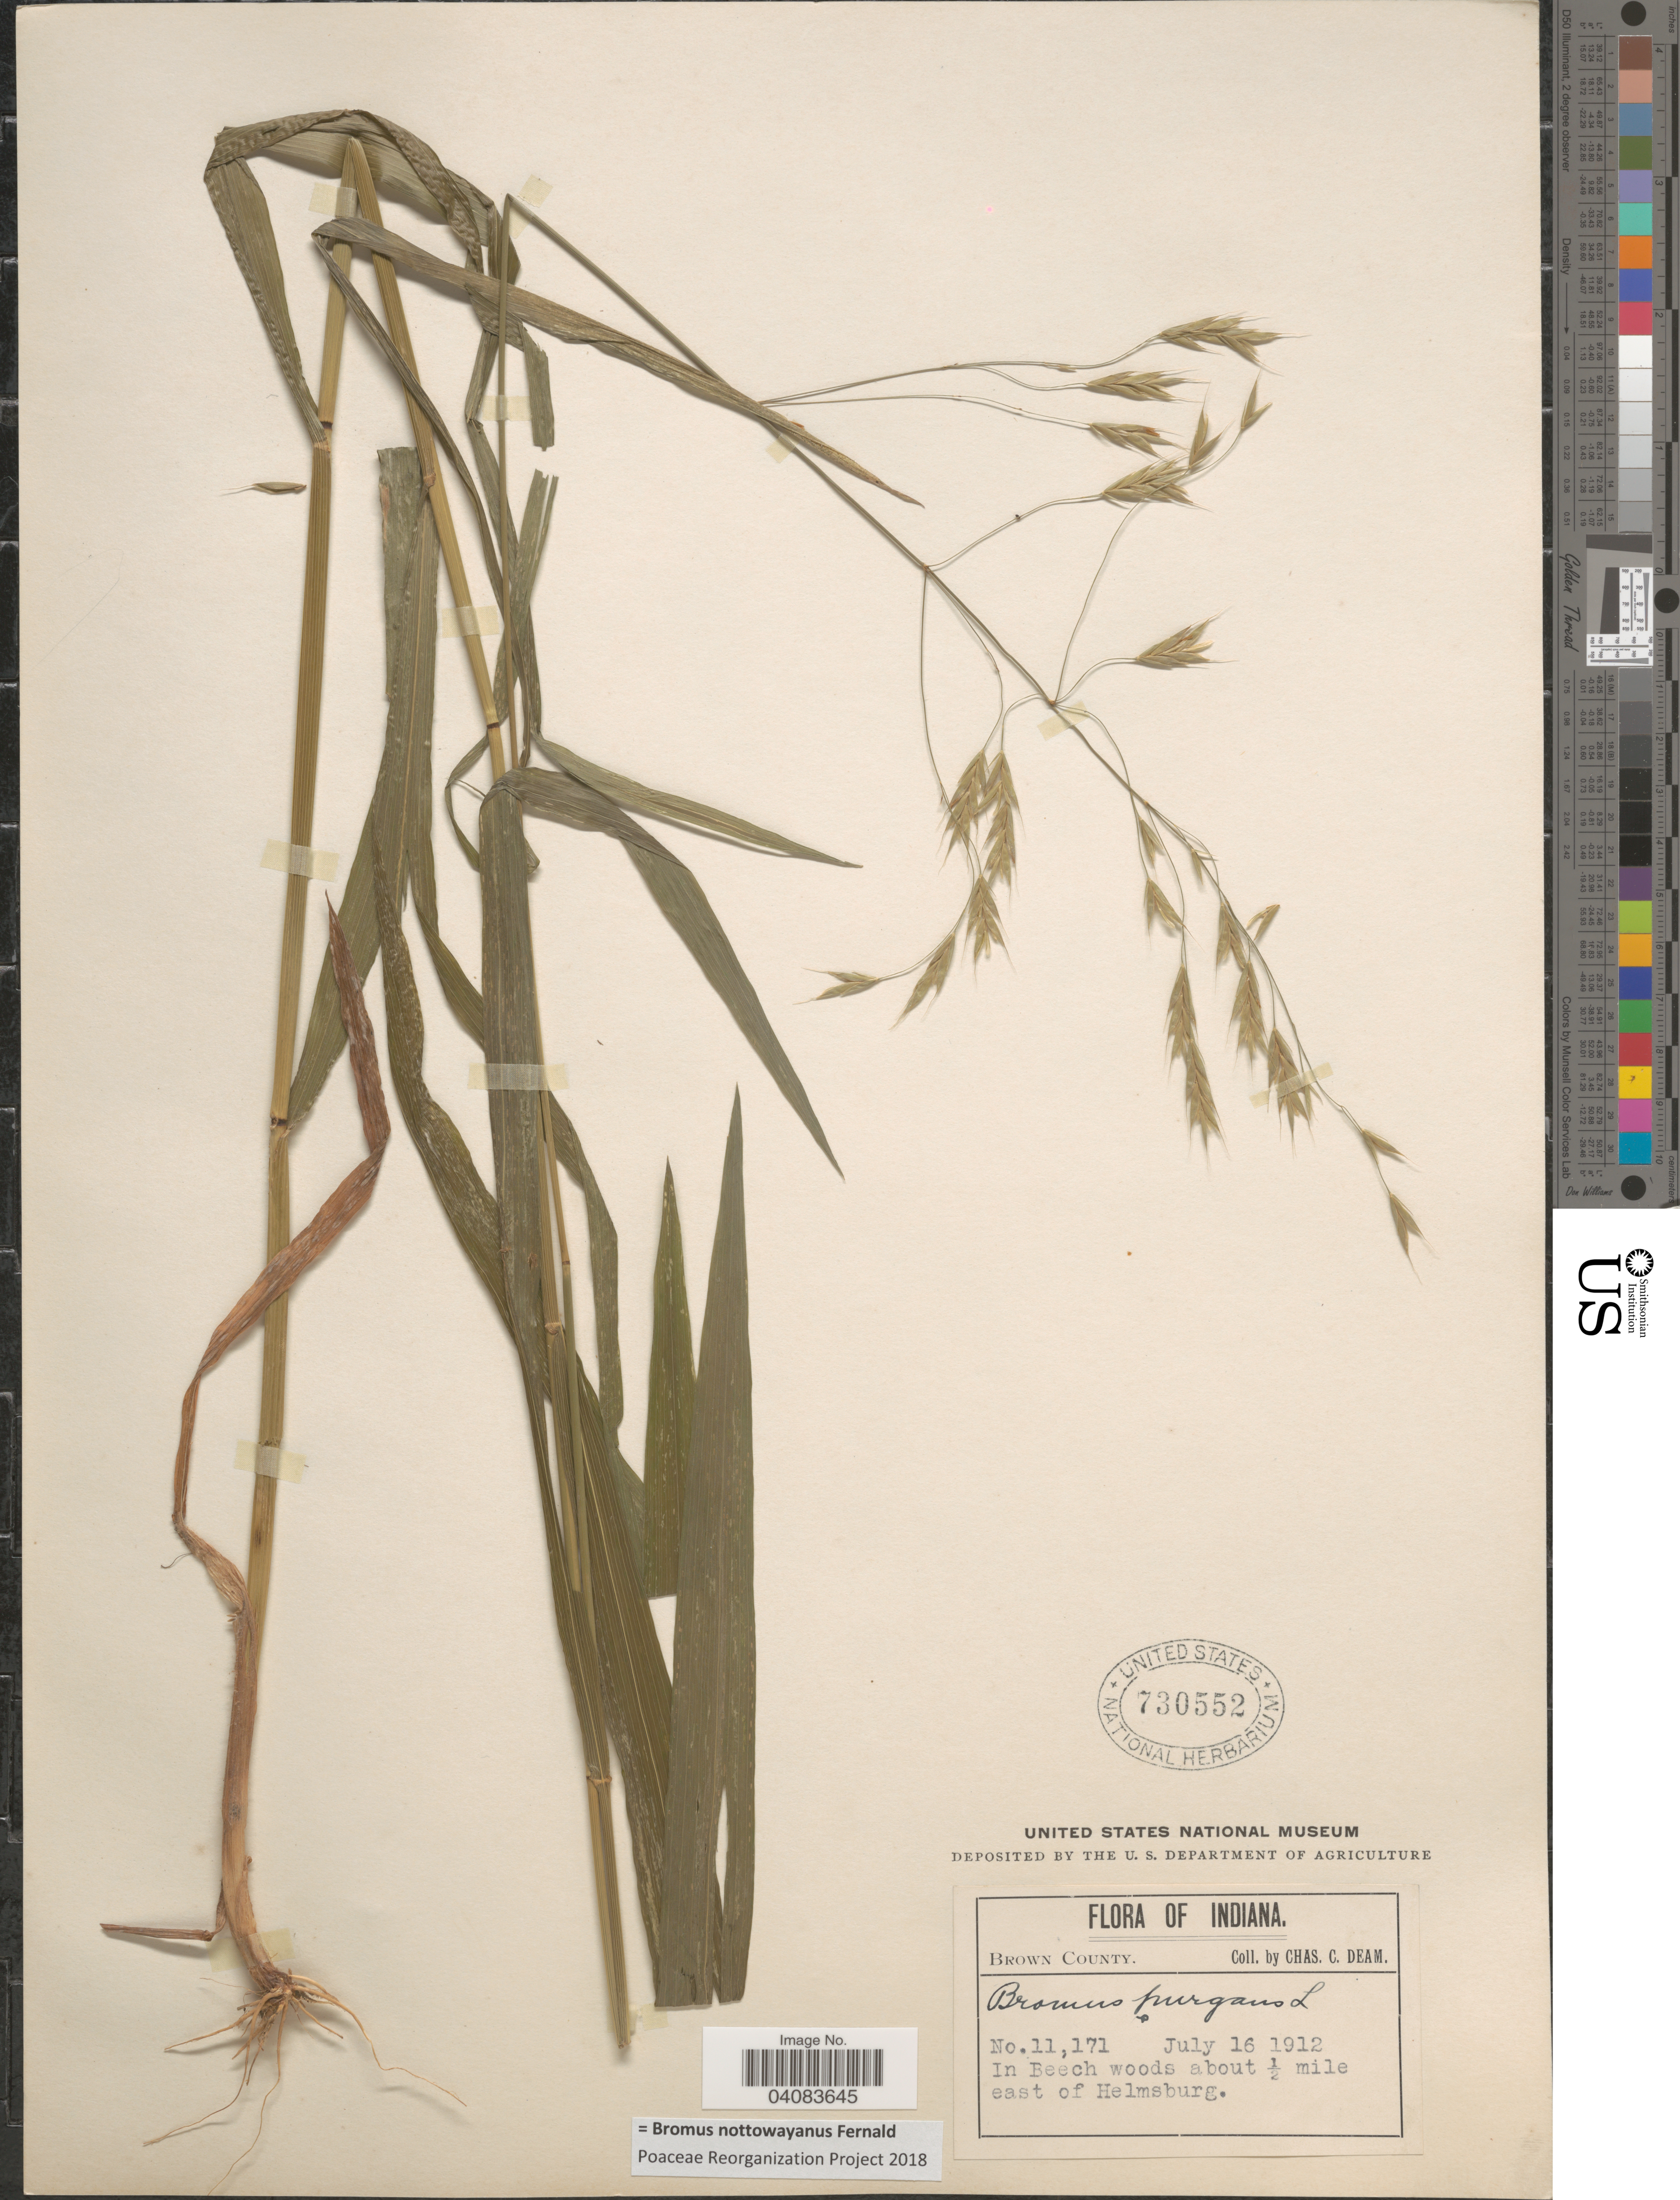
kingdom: Plantae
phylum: Tracheophyta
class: Liliopsida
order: Poales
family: Poaceae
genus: Bromus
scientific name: Bromus nottawayanus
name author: Fernald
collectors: C. C. Deam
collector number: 11171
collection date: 1912-07-16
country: United States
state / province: Indiana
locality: Brown County. In Beech woods about ½ mile east of Helmsburg.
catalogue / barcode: US 730552